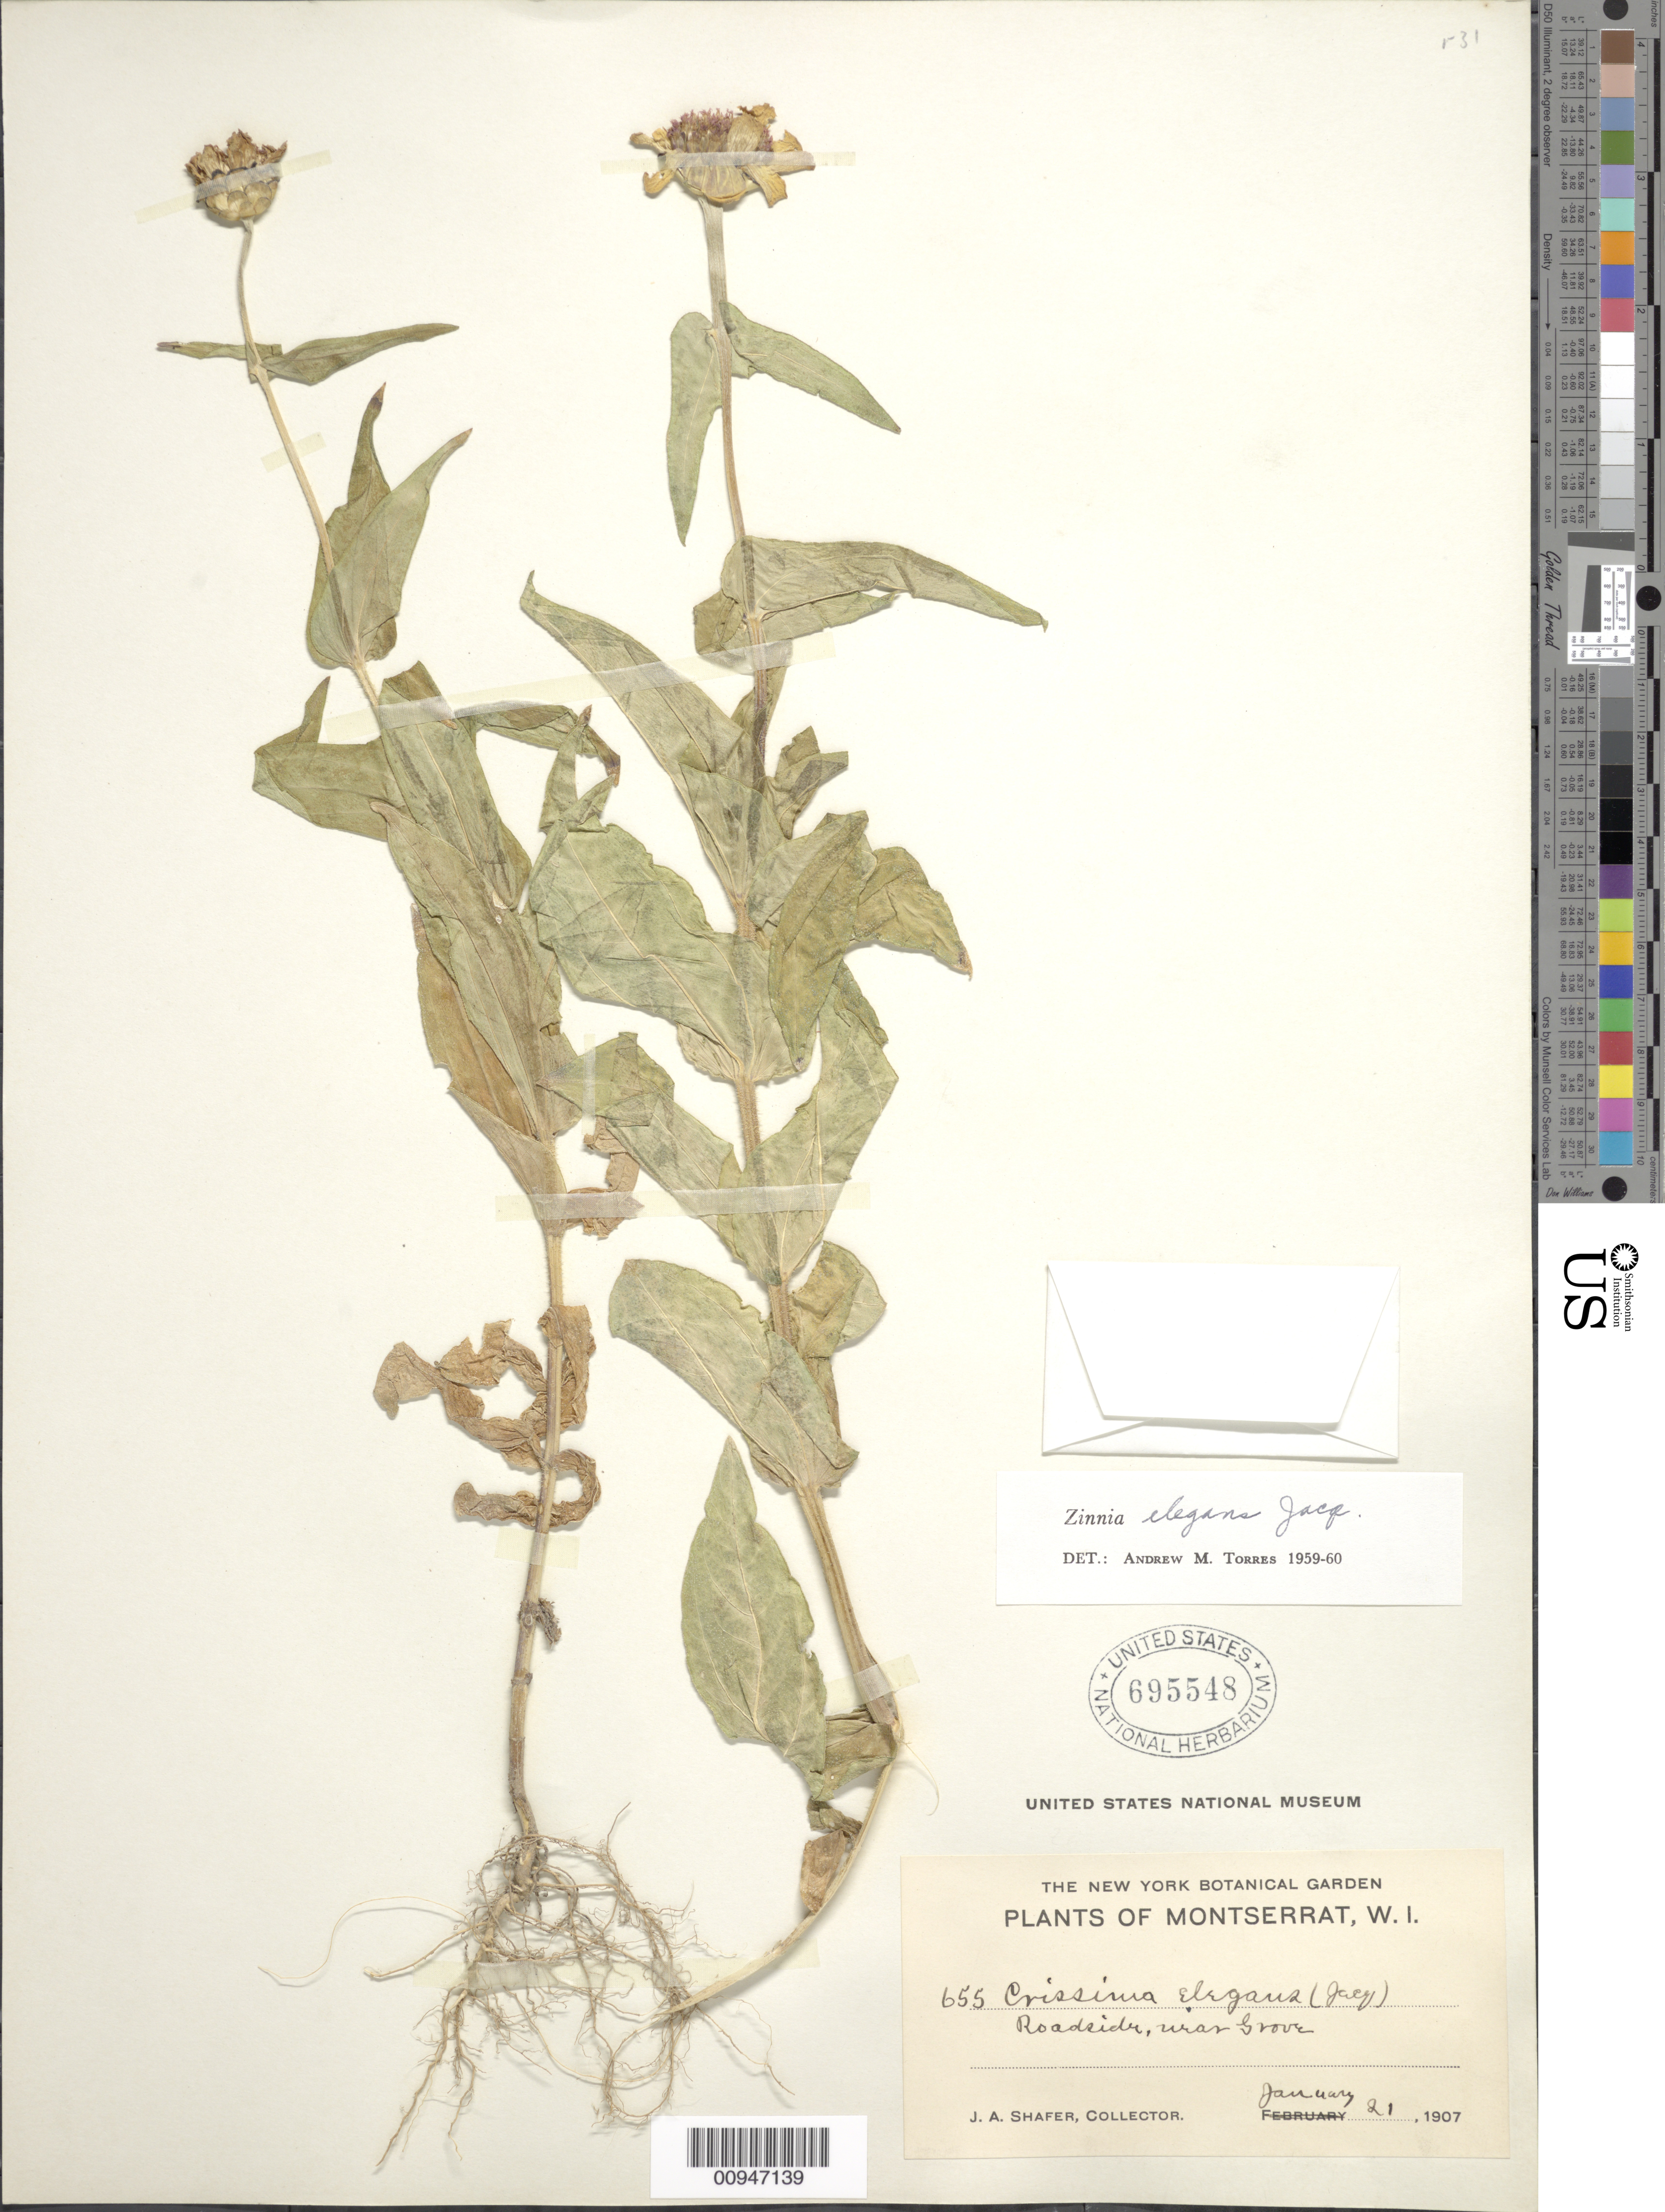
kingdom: Plantae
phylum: Tracheophyta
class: Magnoliopsida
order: Asterales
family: Asteraceae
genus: Zinnia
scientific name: Zinnia elegans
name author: Jacq.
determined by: Torres, A. M.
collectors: J. A. Shafer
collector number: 655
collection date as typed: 21 Jan 1907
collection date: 1907-01-21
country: Montserrat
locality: Near Grove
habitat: Roadside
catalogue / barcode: US 695548